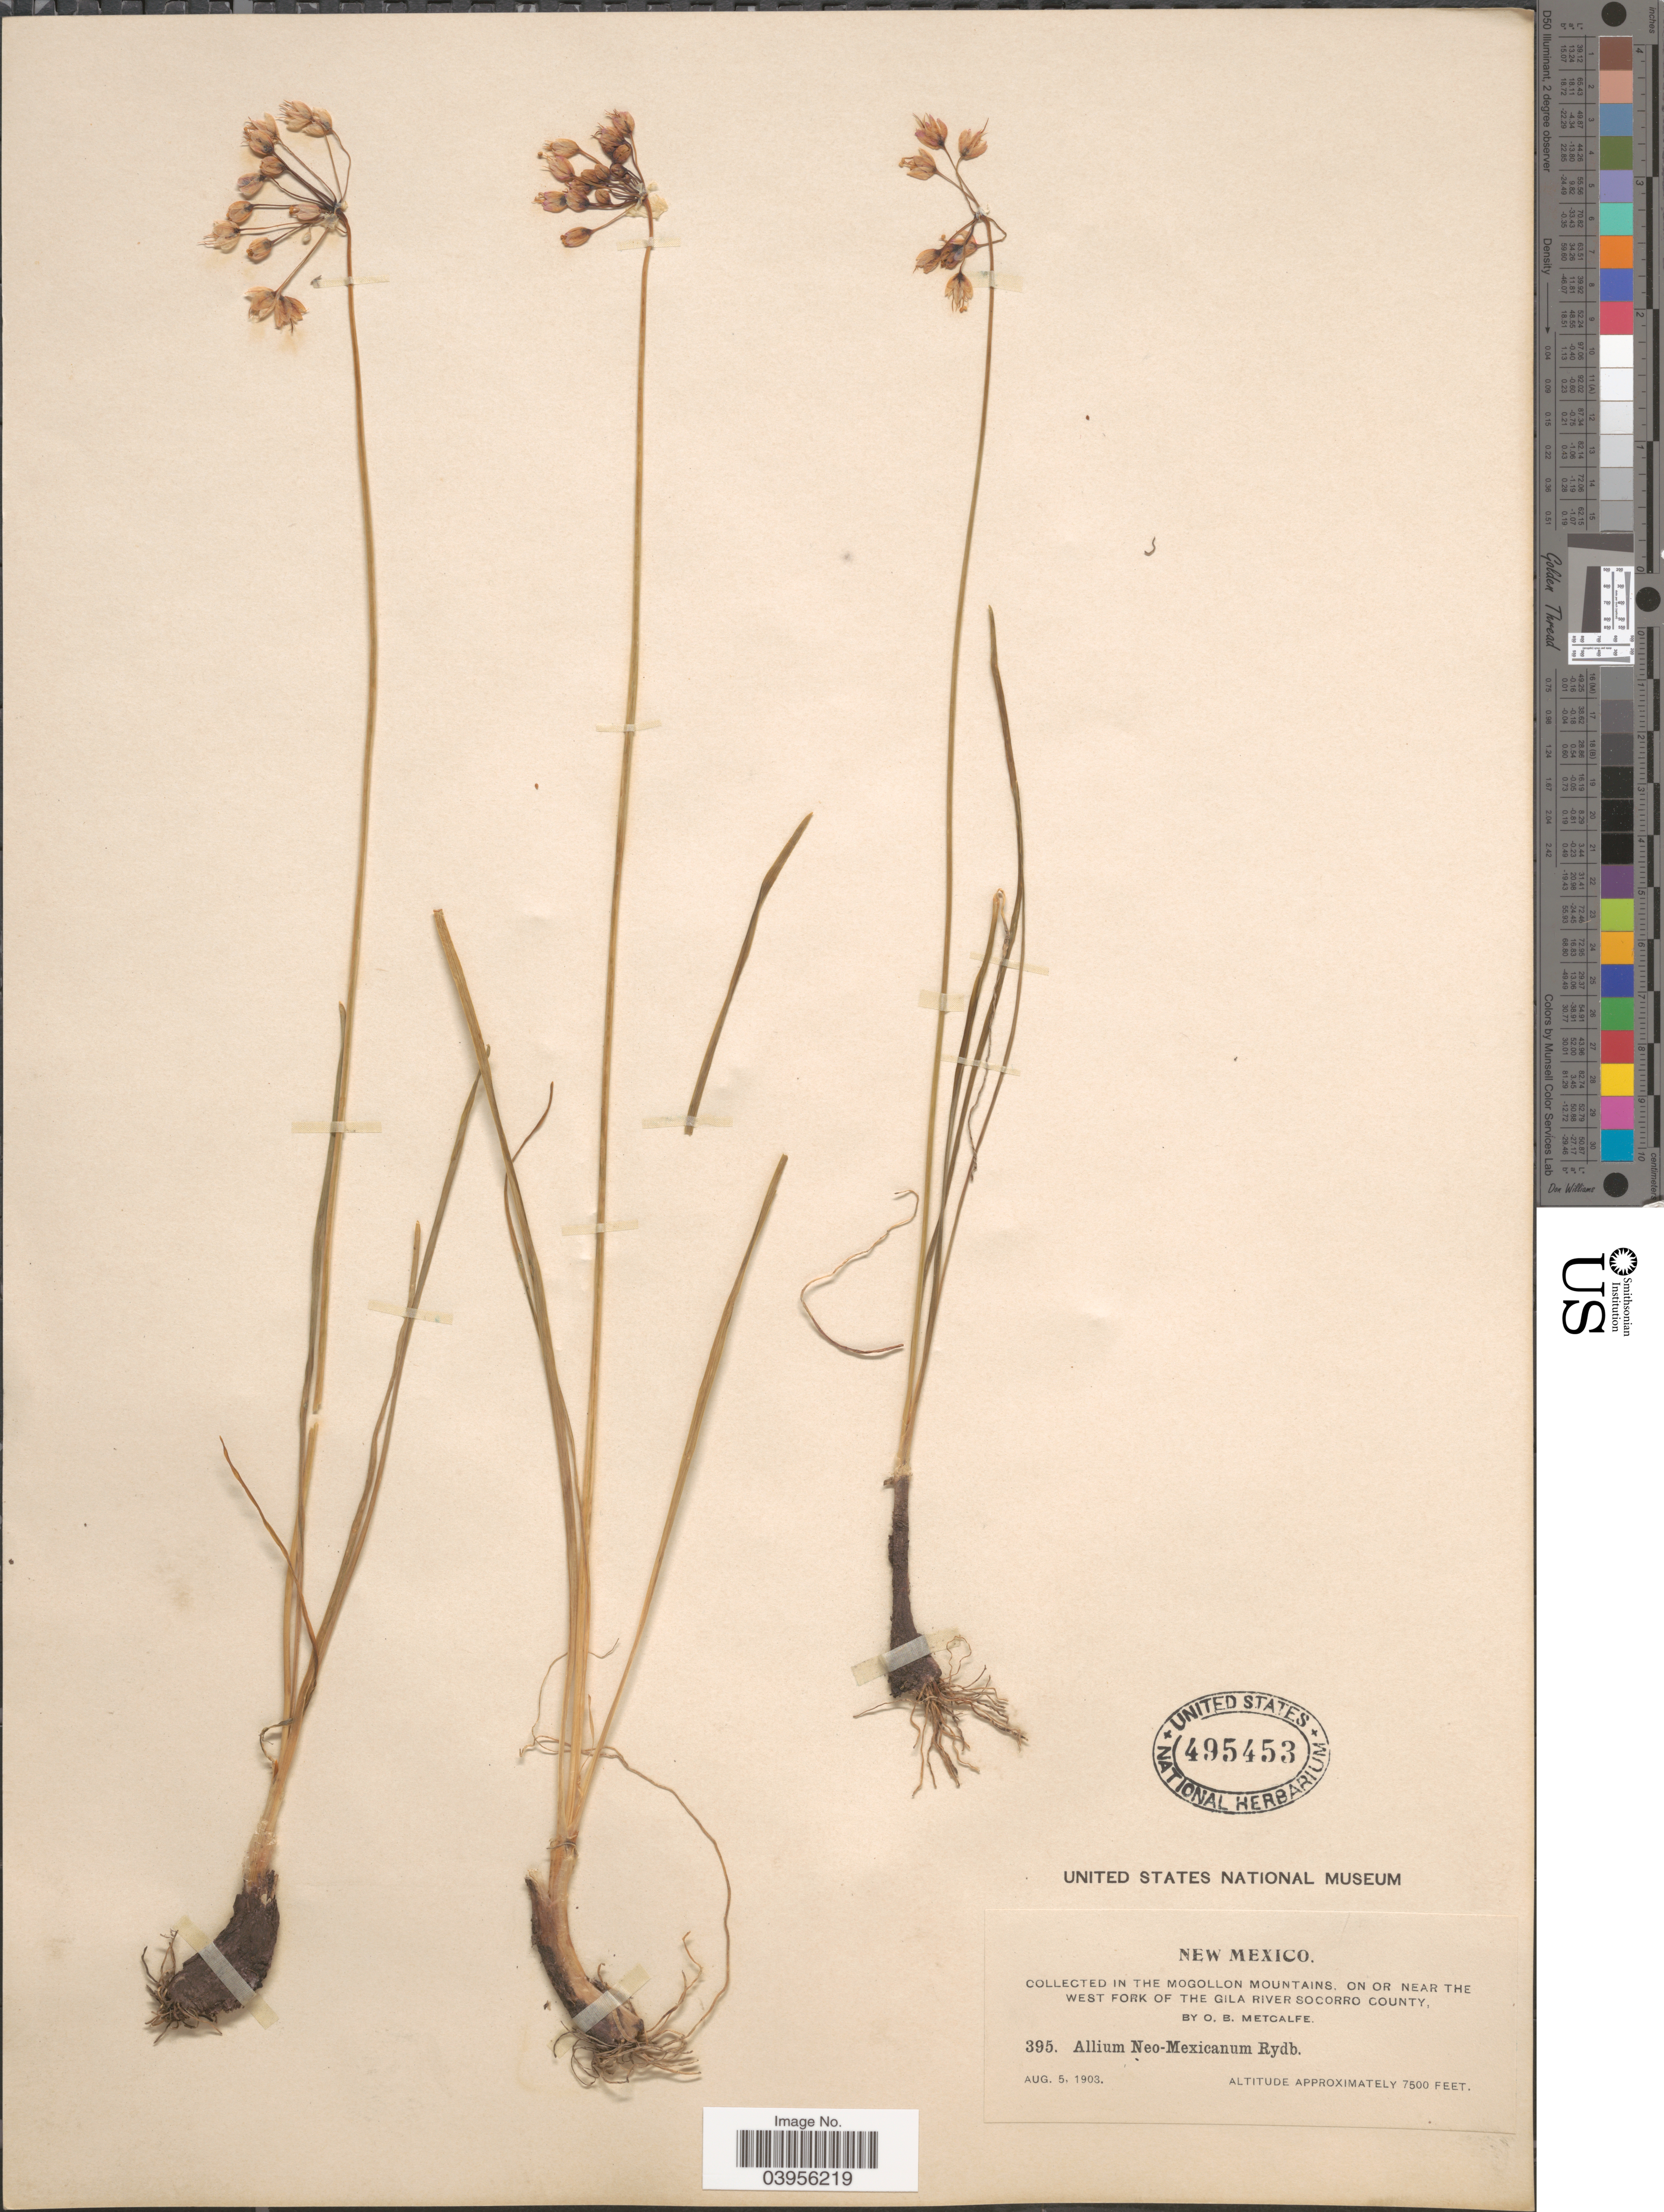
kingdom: Plantae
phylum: Tracheophyta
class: Liliopsida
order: Asparagales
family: Amaryllidaceae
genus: Allium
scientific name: Allium neomexicanum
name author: Rydb.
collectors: O. B. Metcalfe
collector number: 395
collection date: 1903-08-05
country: United States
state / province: New Mexico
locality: In the Mogollon Mountains, on or near the West Fork of the Gila River Socorro County.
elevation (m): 2286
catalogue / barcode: US 495453